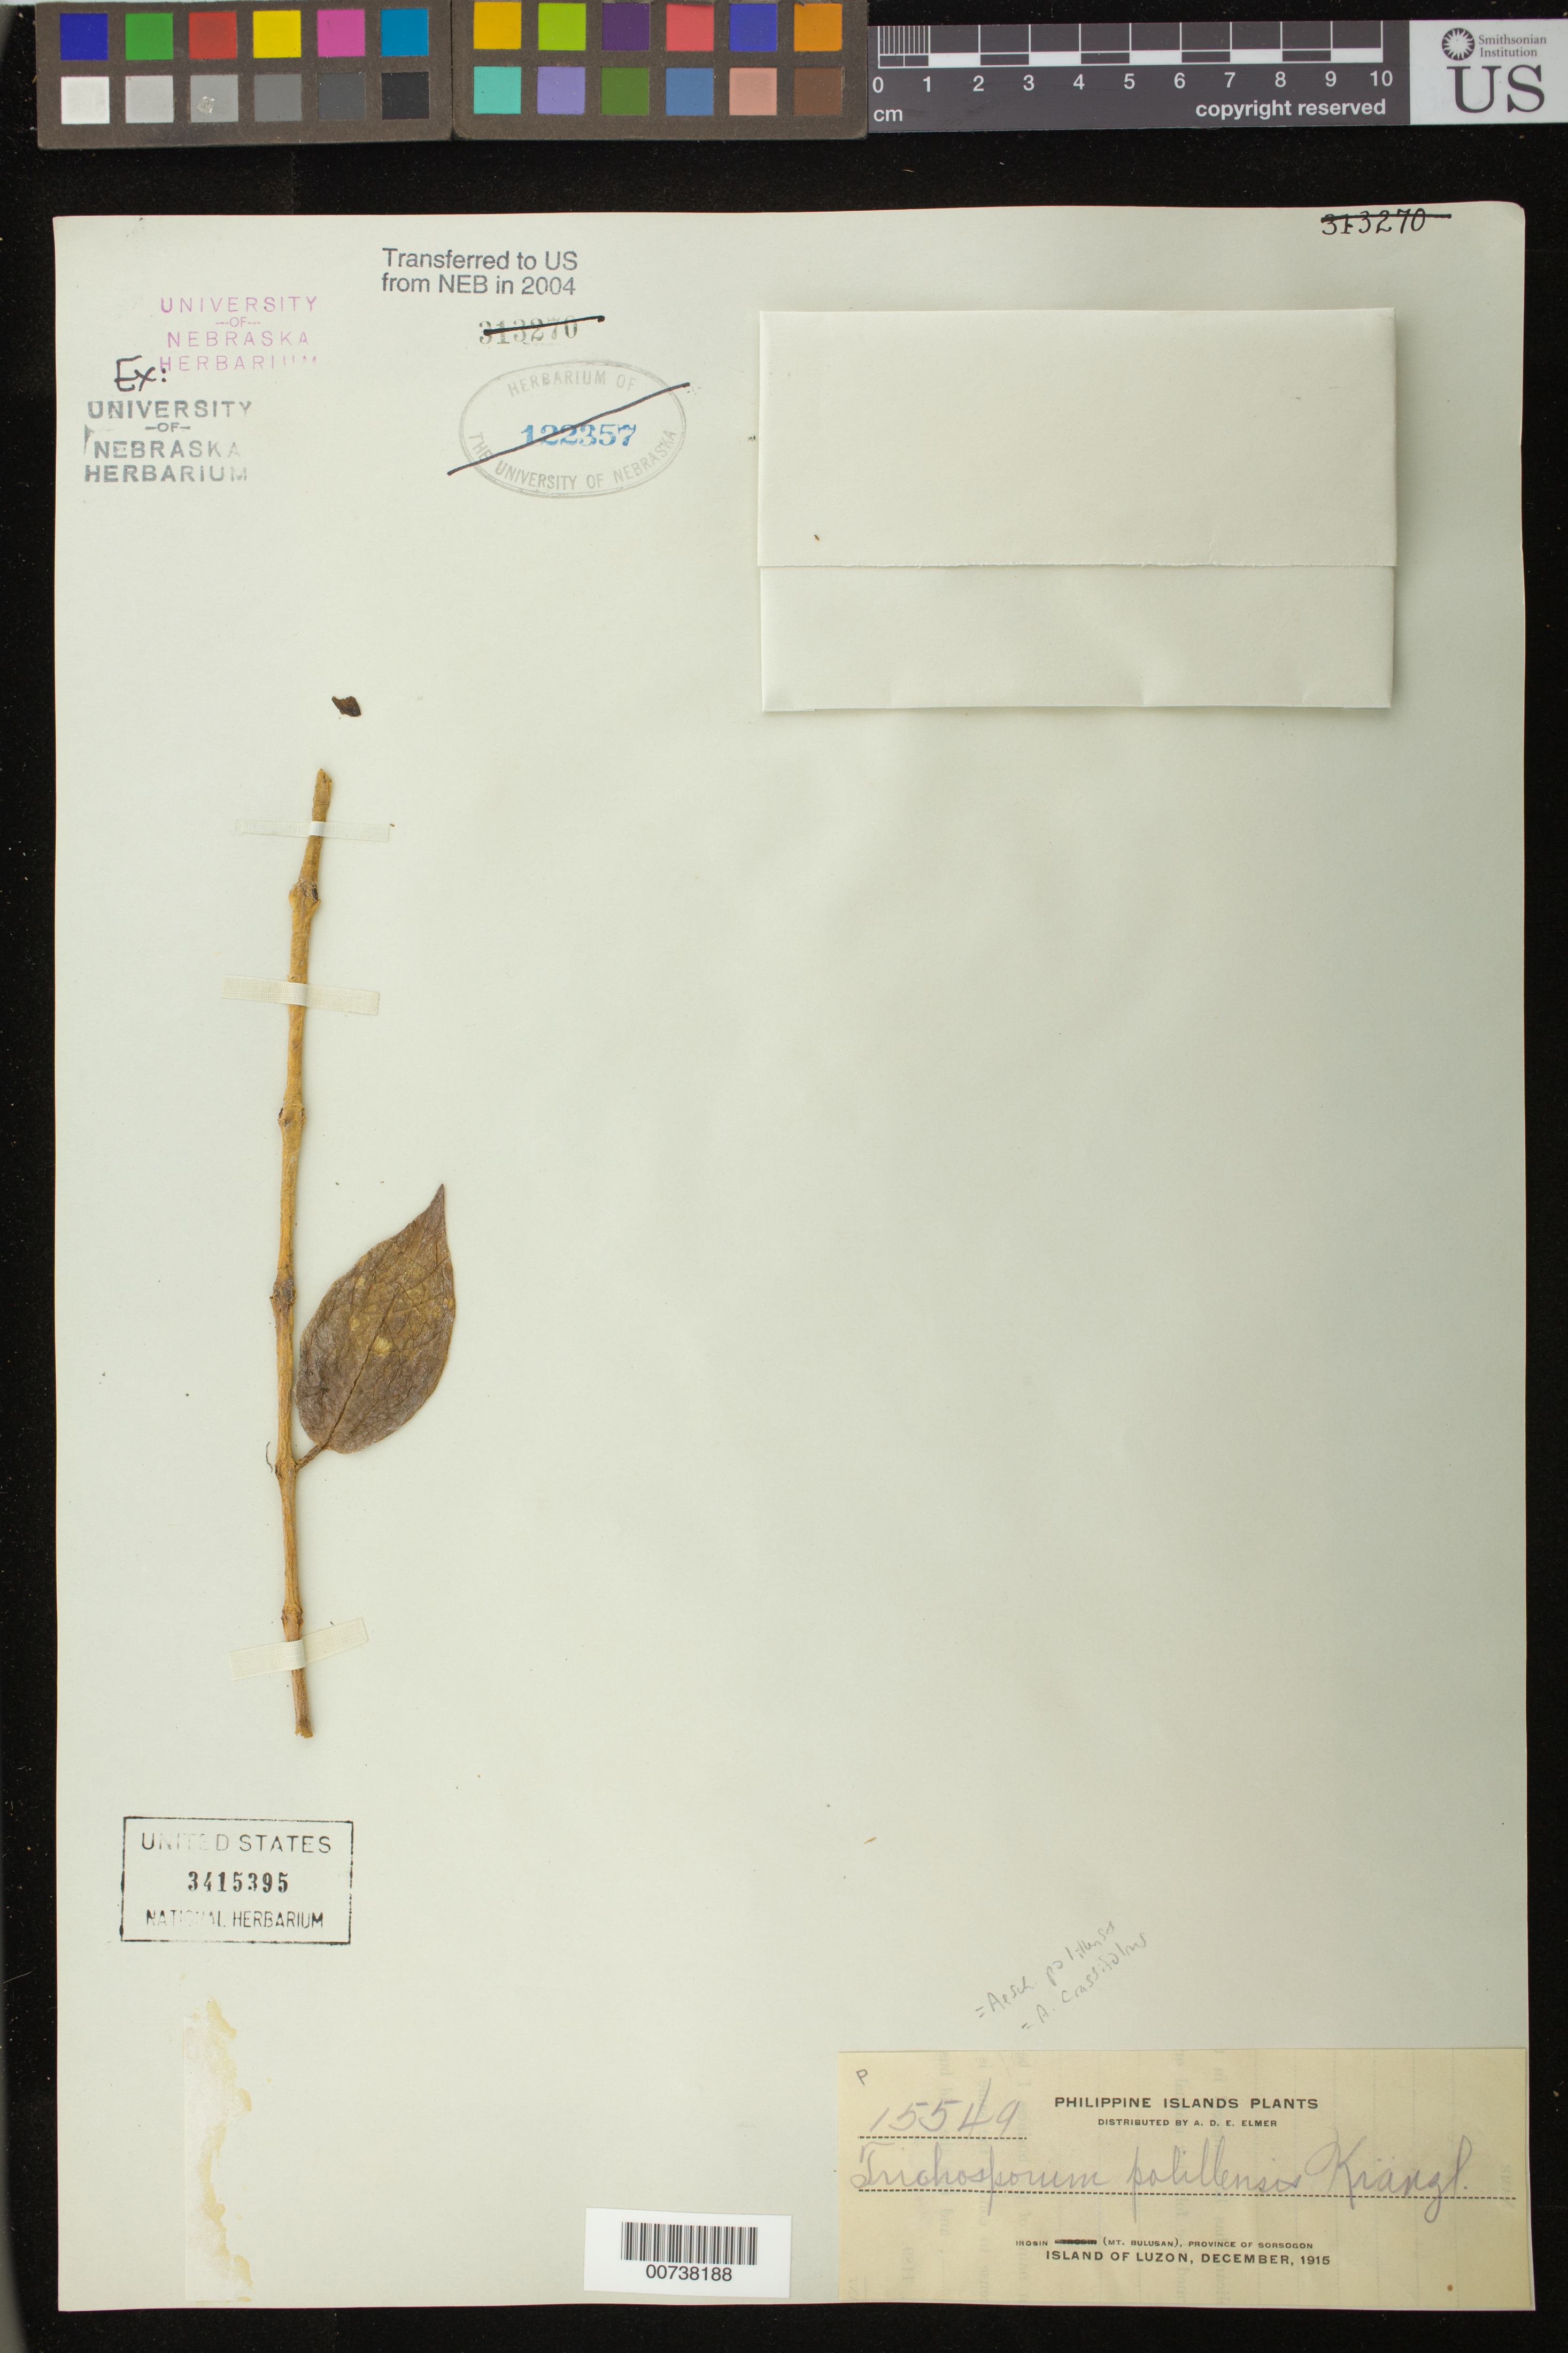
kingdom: Plantae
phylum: Tracheophyta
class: Magnoliopsida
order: Lamiales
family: Gesneriaceae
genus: Aeschynanthus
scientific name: Aeschynanthus crassifolius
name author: (Elmer) Schltr.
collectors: A. D. E. Elmer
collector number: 15549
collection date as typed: Dec 1915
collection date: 1915-12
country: Philippines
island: Luzon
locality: Irosin (Mt. Bulusan), Province of Sorsogon, Island of Luzon.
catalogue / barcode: US 3415395